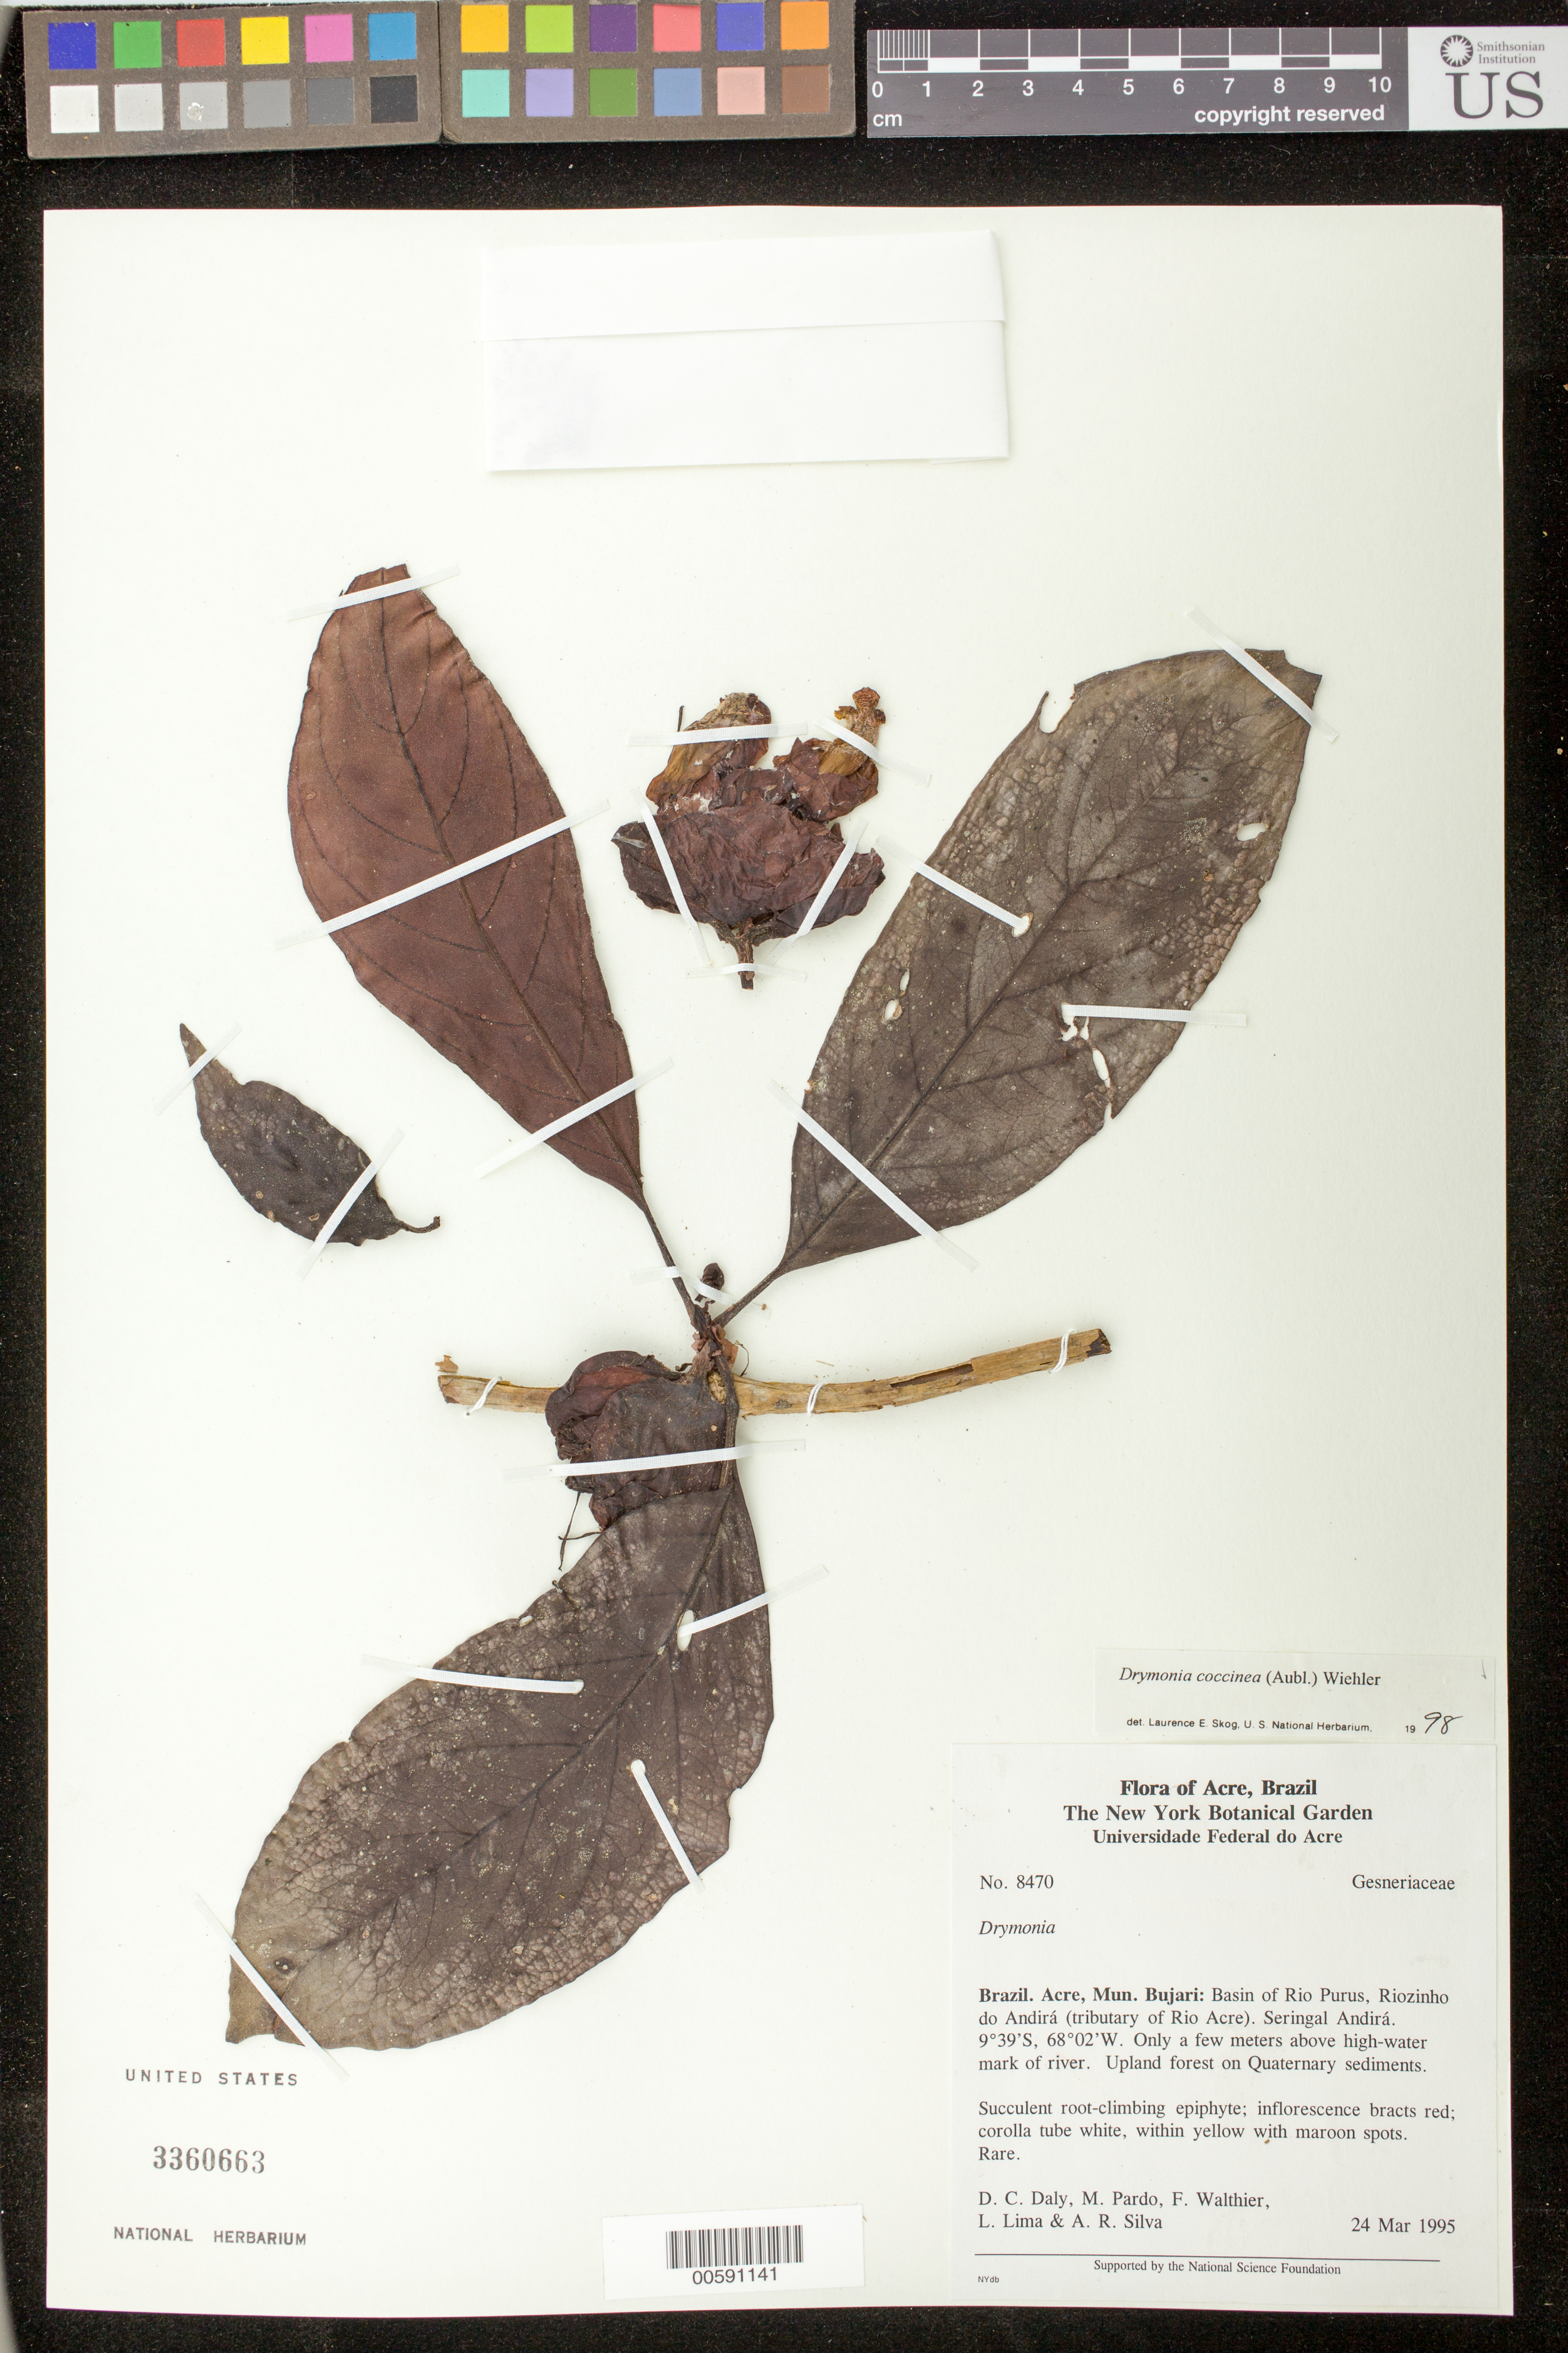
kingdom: Plantae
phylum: Tracheophyta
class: Magnoliopsida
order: Lamiales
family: Gesneriaceae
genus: Drymonia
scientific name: Drymonia coccinea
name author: (Aubl.) Wiehler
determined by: Skog, Laurence E.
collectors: D. C. Daly, M. Pardo, F. Walthier, L. Lima & A. Silva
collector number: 8470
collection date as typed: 24 Mar 1995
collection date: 1995-03-24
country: Brazil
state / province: Acre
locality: Mun. Bujari: basin of Rio Purus, Riozinho do Andirá (tributary of Rio Acre), Seringal Andirá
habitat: Only a few meters above high-water mark of river; upland forest on Quaternary sediments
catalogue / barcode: US 3360663